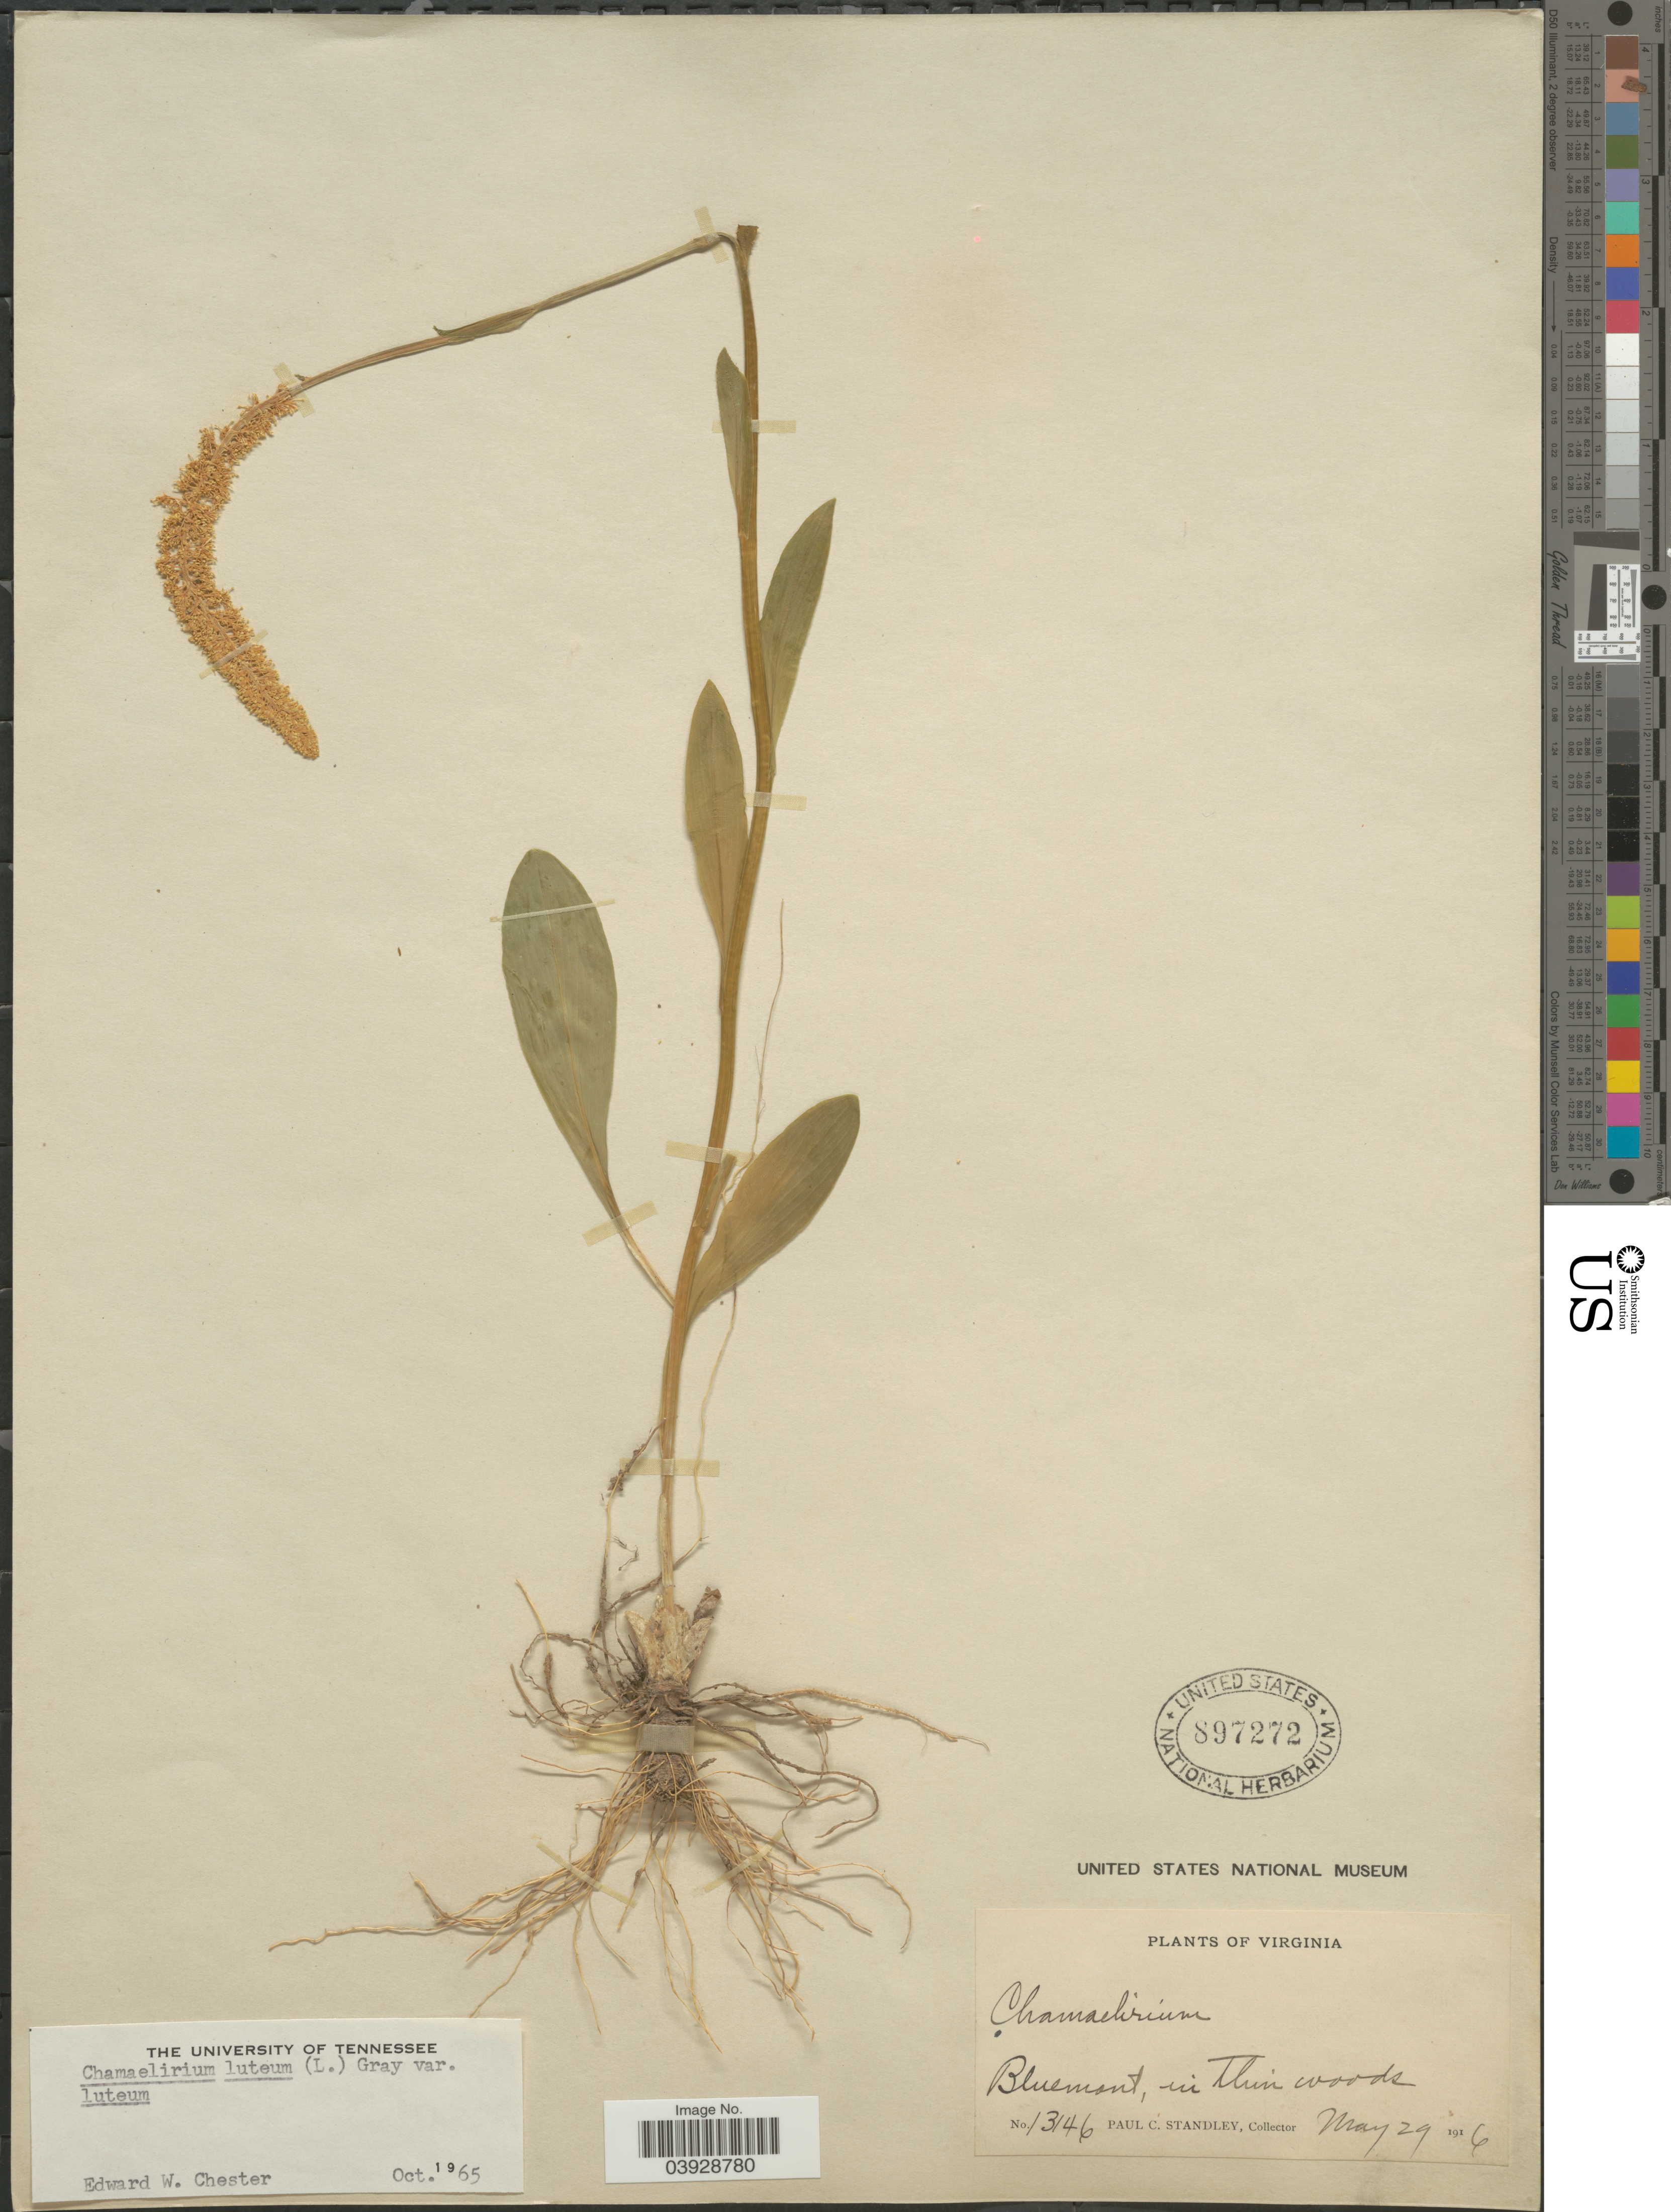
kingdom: Plantae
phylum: Tracheophyta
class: Liliopsida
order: Liliales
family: Melanthiaceae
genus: Chamaelirium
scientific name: Chamaelirium luteum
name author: (L.) A. Gray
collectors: P. C. Standley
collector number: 13146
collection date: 1916-05-29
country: United States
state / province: Virginia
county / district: Loudoun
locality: Bluemont.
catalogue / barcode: US 897272